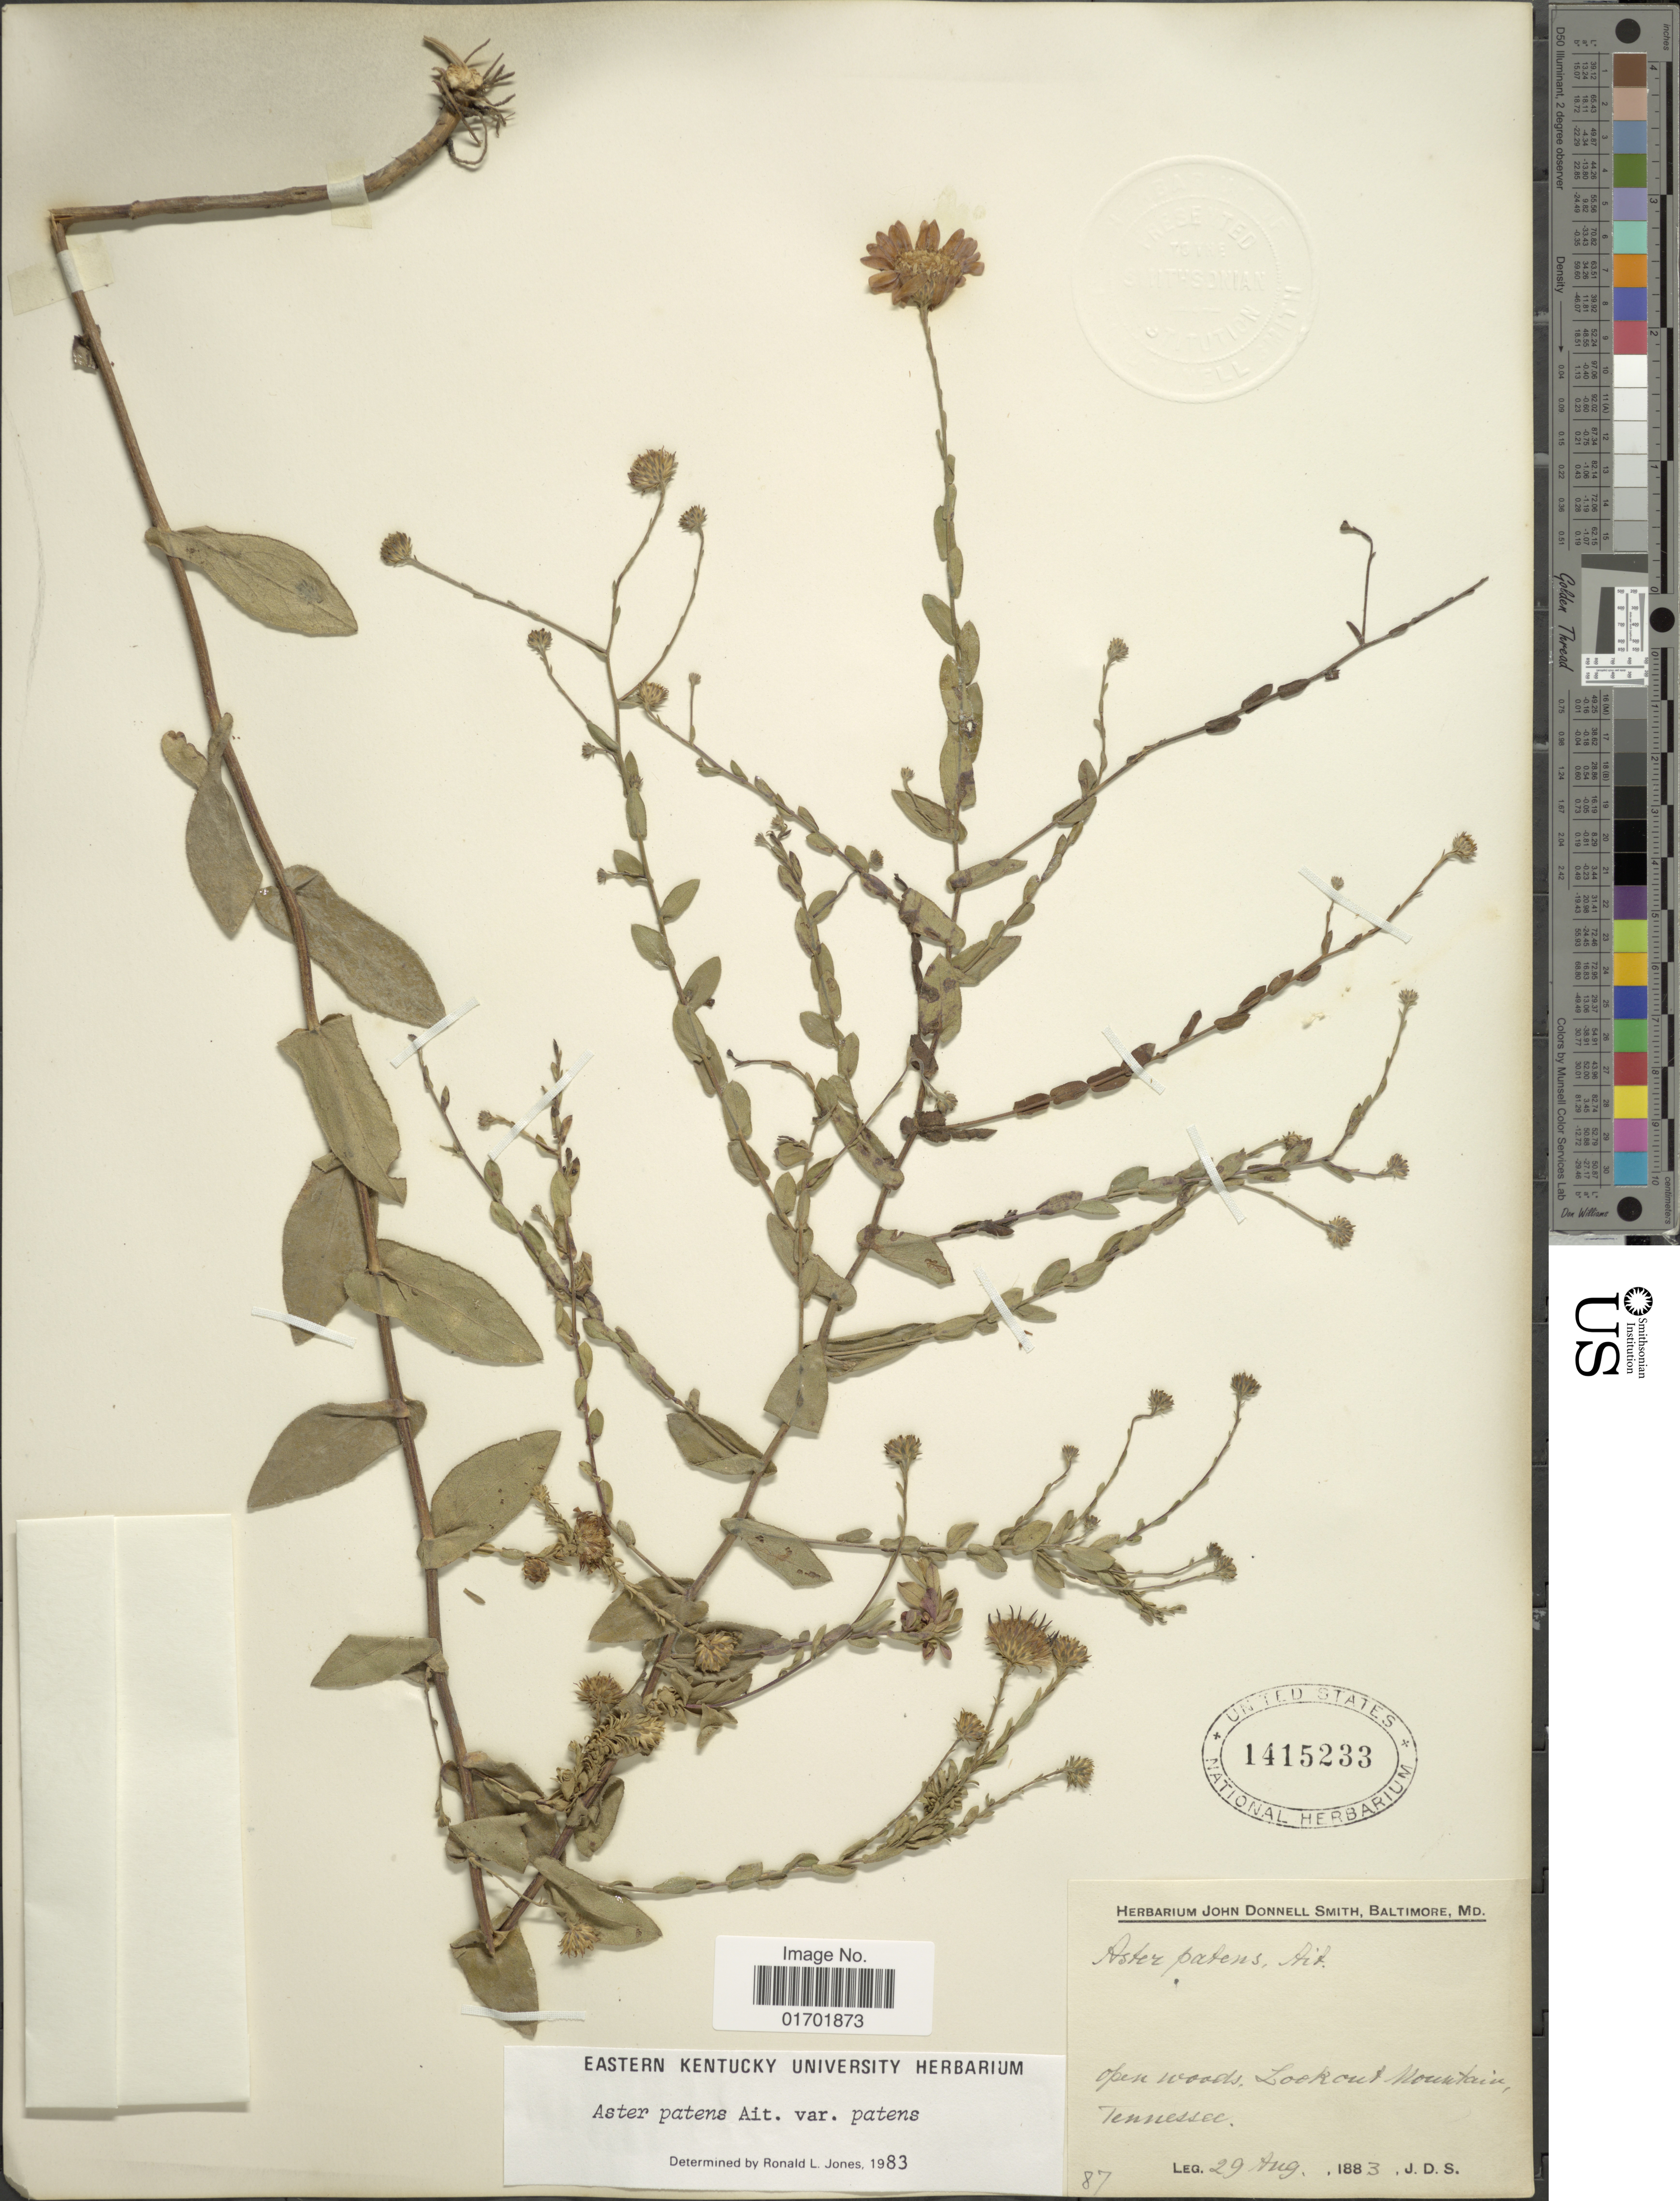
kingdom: Plantae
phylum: Tracheophyta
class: Magnoliopsida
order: Asterales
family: Asteraceae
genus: Symphyotrichum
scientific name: Symphyotrichum patens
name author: (Aiton) G.L. Nesom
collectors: J. Donnell Smith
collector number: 87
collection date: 1883-08-29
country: United States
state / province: Tennessee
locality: Lookout Mountains.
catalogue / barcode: US 1415233